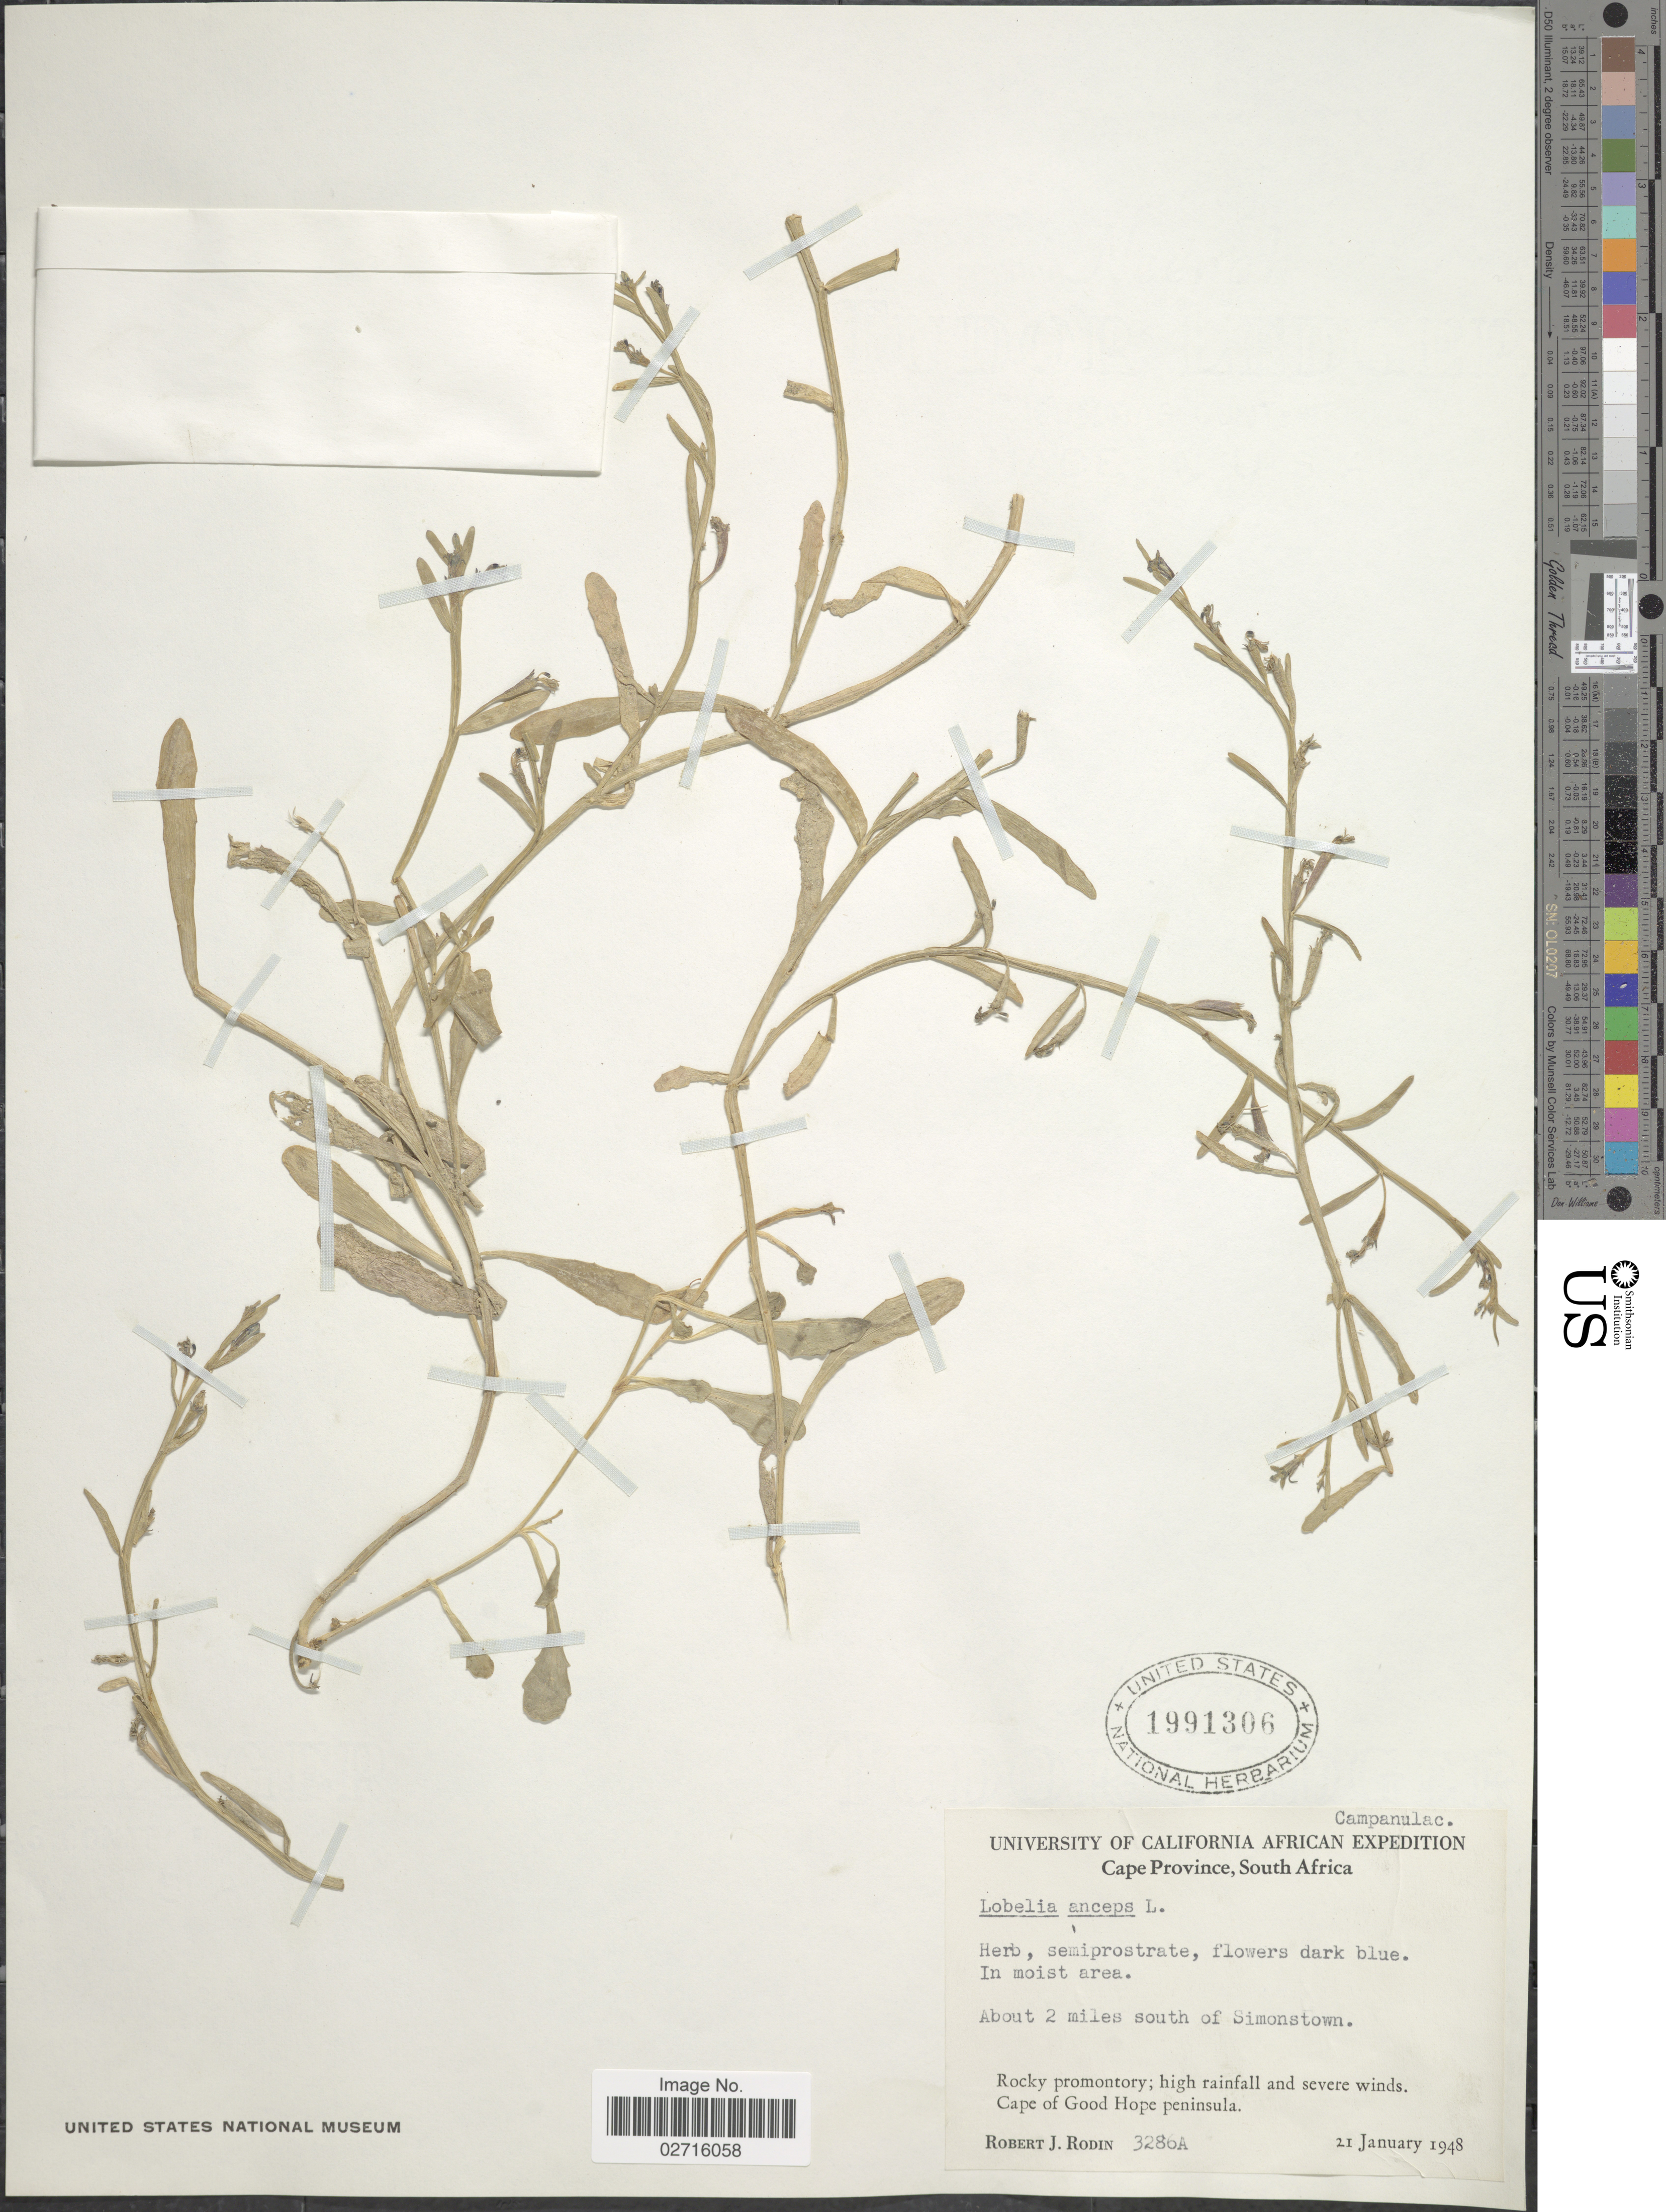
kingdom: Plantae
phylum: Tracheophyta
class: Magnoliopsida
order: Asterales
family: Campanulaceae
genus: Lobelia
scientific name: Lobelia anceps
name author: L. f.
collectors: R. J. Rodin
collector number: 3286A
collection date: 1948-01-21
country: South Africa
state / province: Western Cape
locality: About 2 miles south of Simonstown, Cape of Goof Hope peninsula.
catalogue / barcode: US 1991306